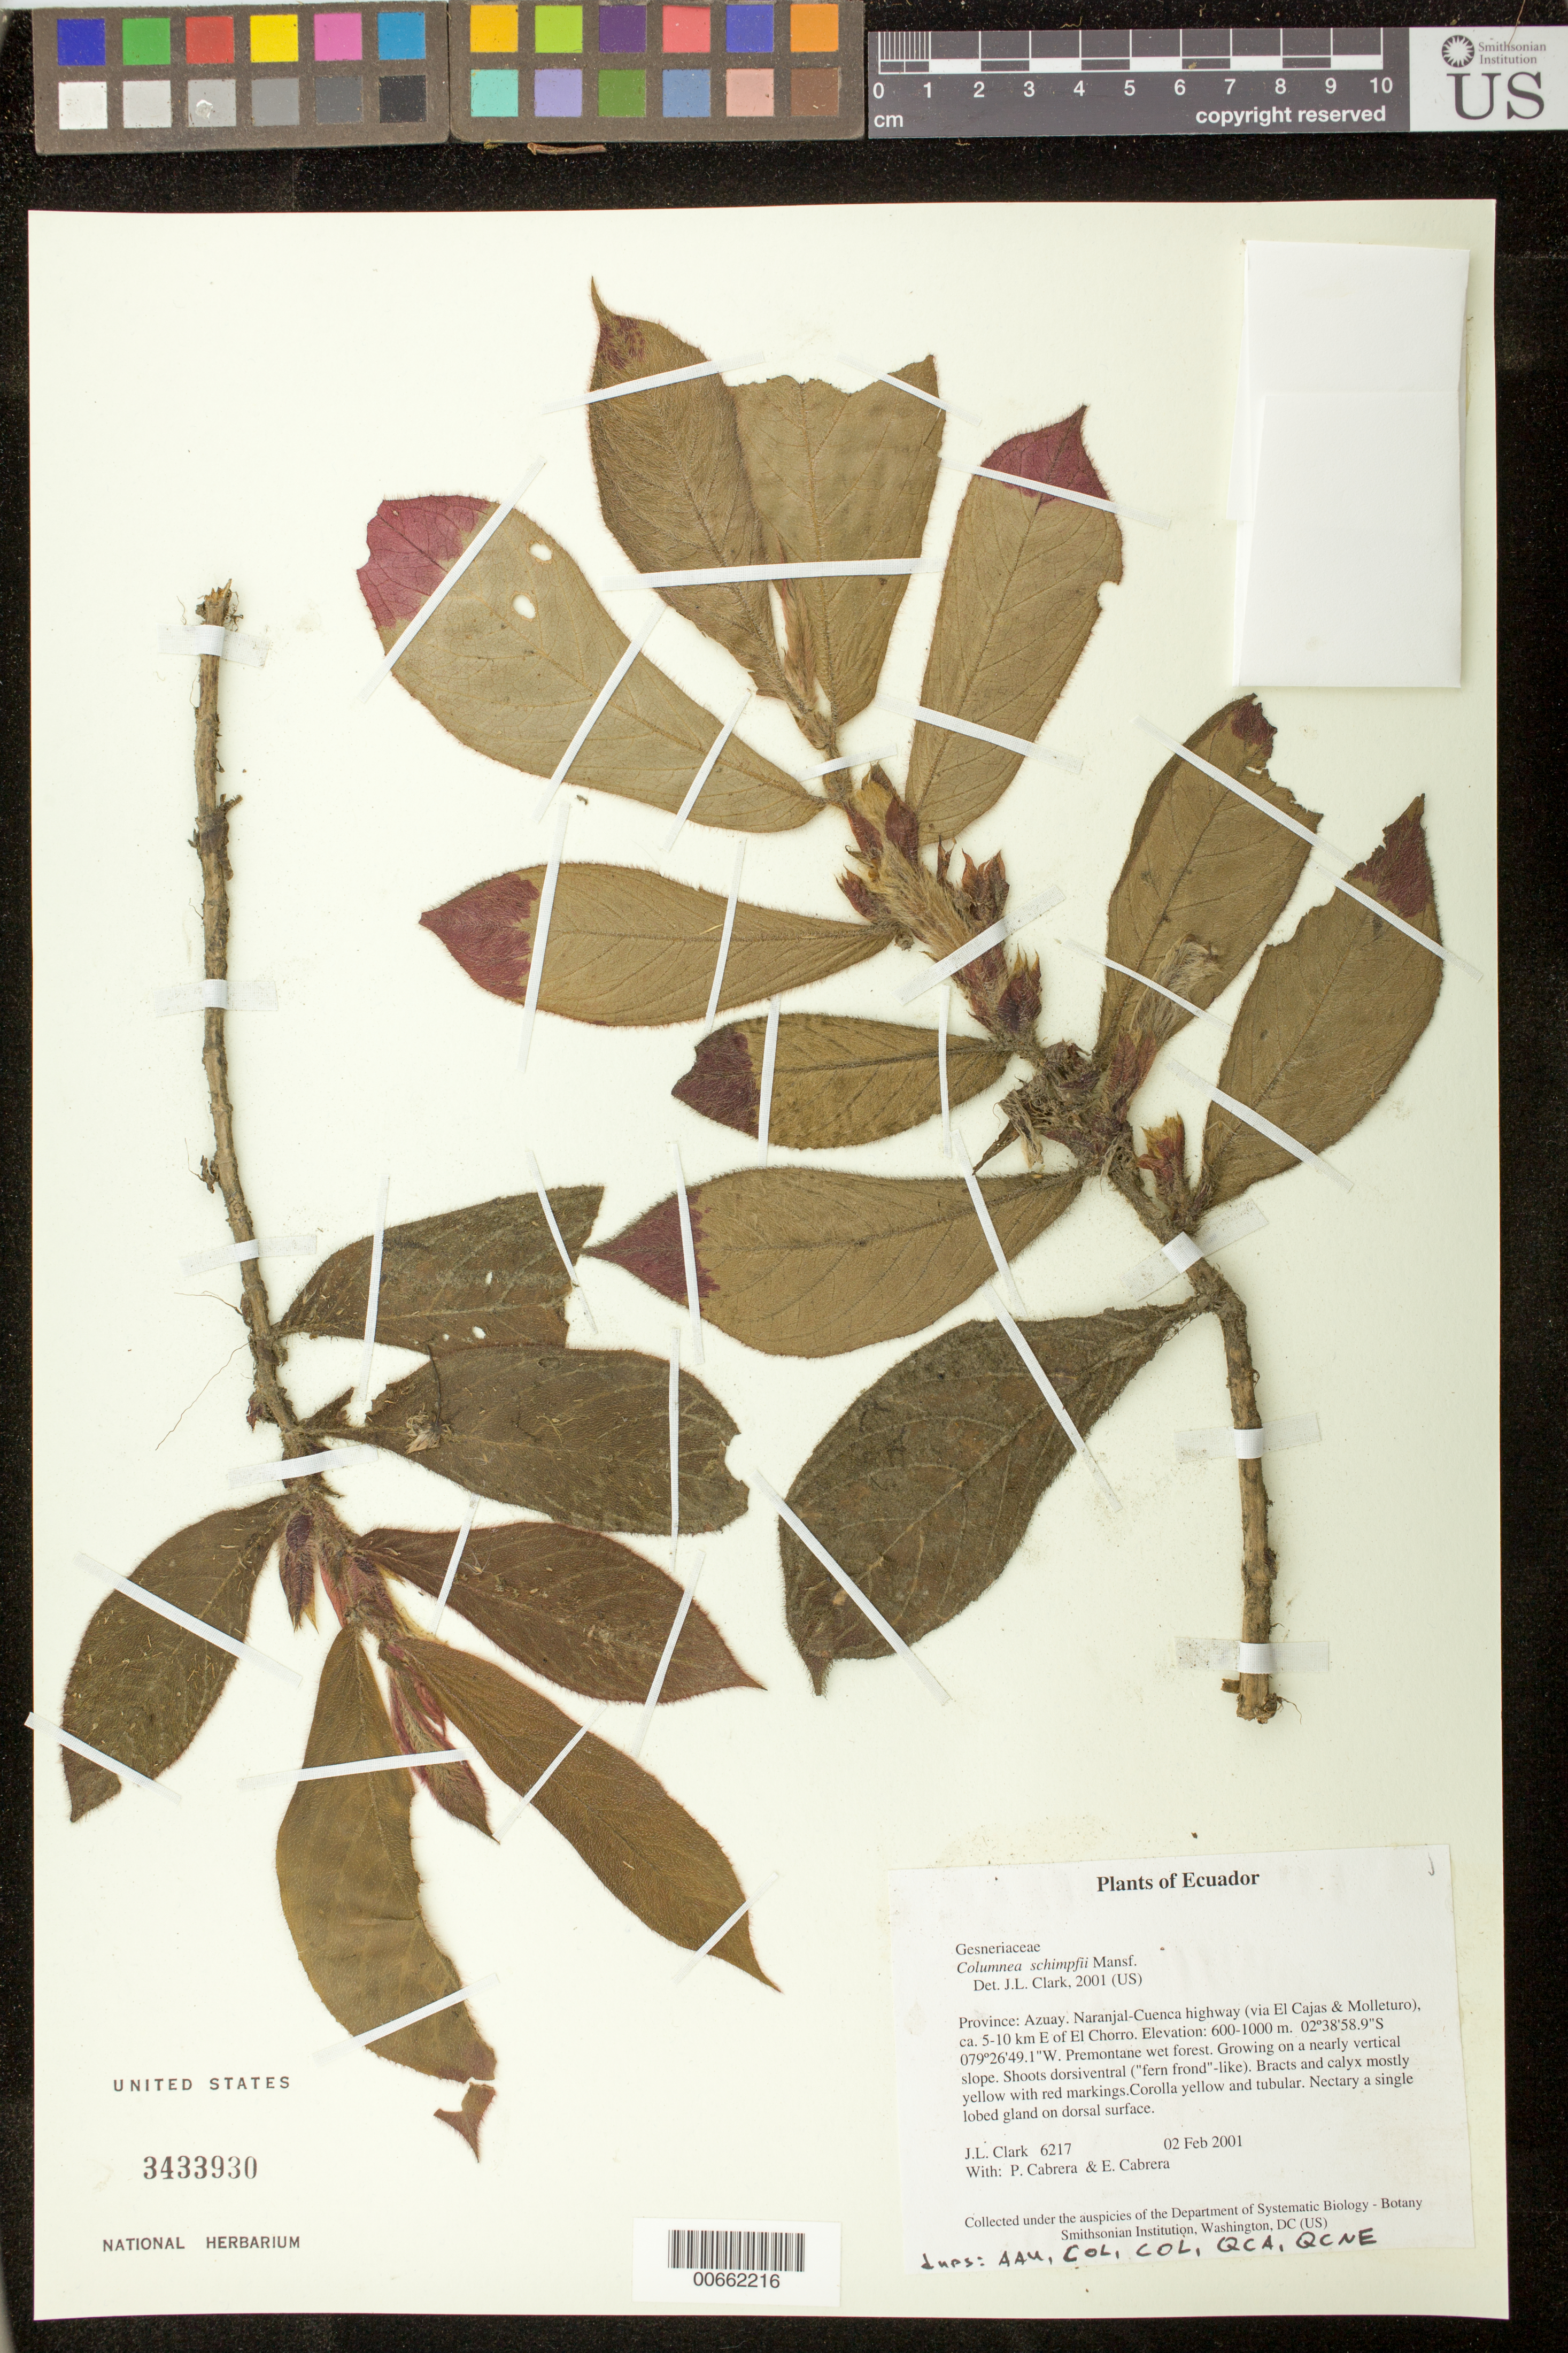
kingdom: Plantae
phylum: Tracheophyta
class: Magnoliopsida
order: Lamiales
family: Gesneriaceae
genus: Columnea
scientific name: Columnea schimpffii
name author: Mansf.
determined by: Clark, J. L., (SEL), The Marie Selby Botanical Garden (UNITED STATES)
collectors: J. L. Clark, P. Cabrera & E. Cabrera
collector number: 6217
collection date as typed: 02 Feb 2001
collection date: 2001-02-02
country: Ecuador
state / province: Azuay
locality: Naranjal-Cuenca highway (via El Cajas & Molleturo), ca. 5-10 km E of El Chorro.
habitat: Premontane wet forest.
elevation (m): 600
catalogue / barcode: US 3433930